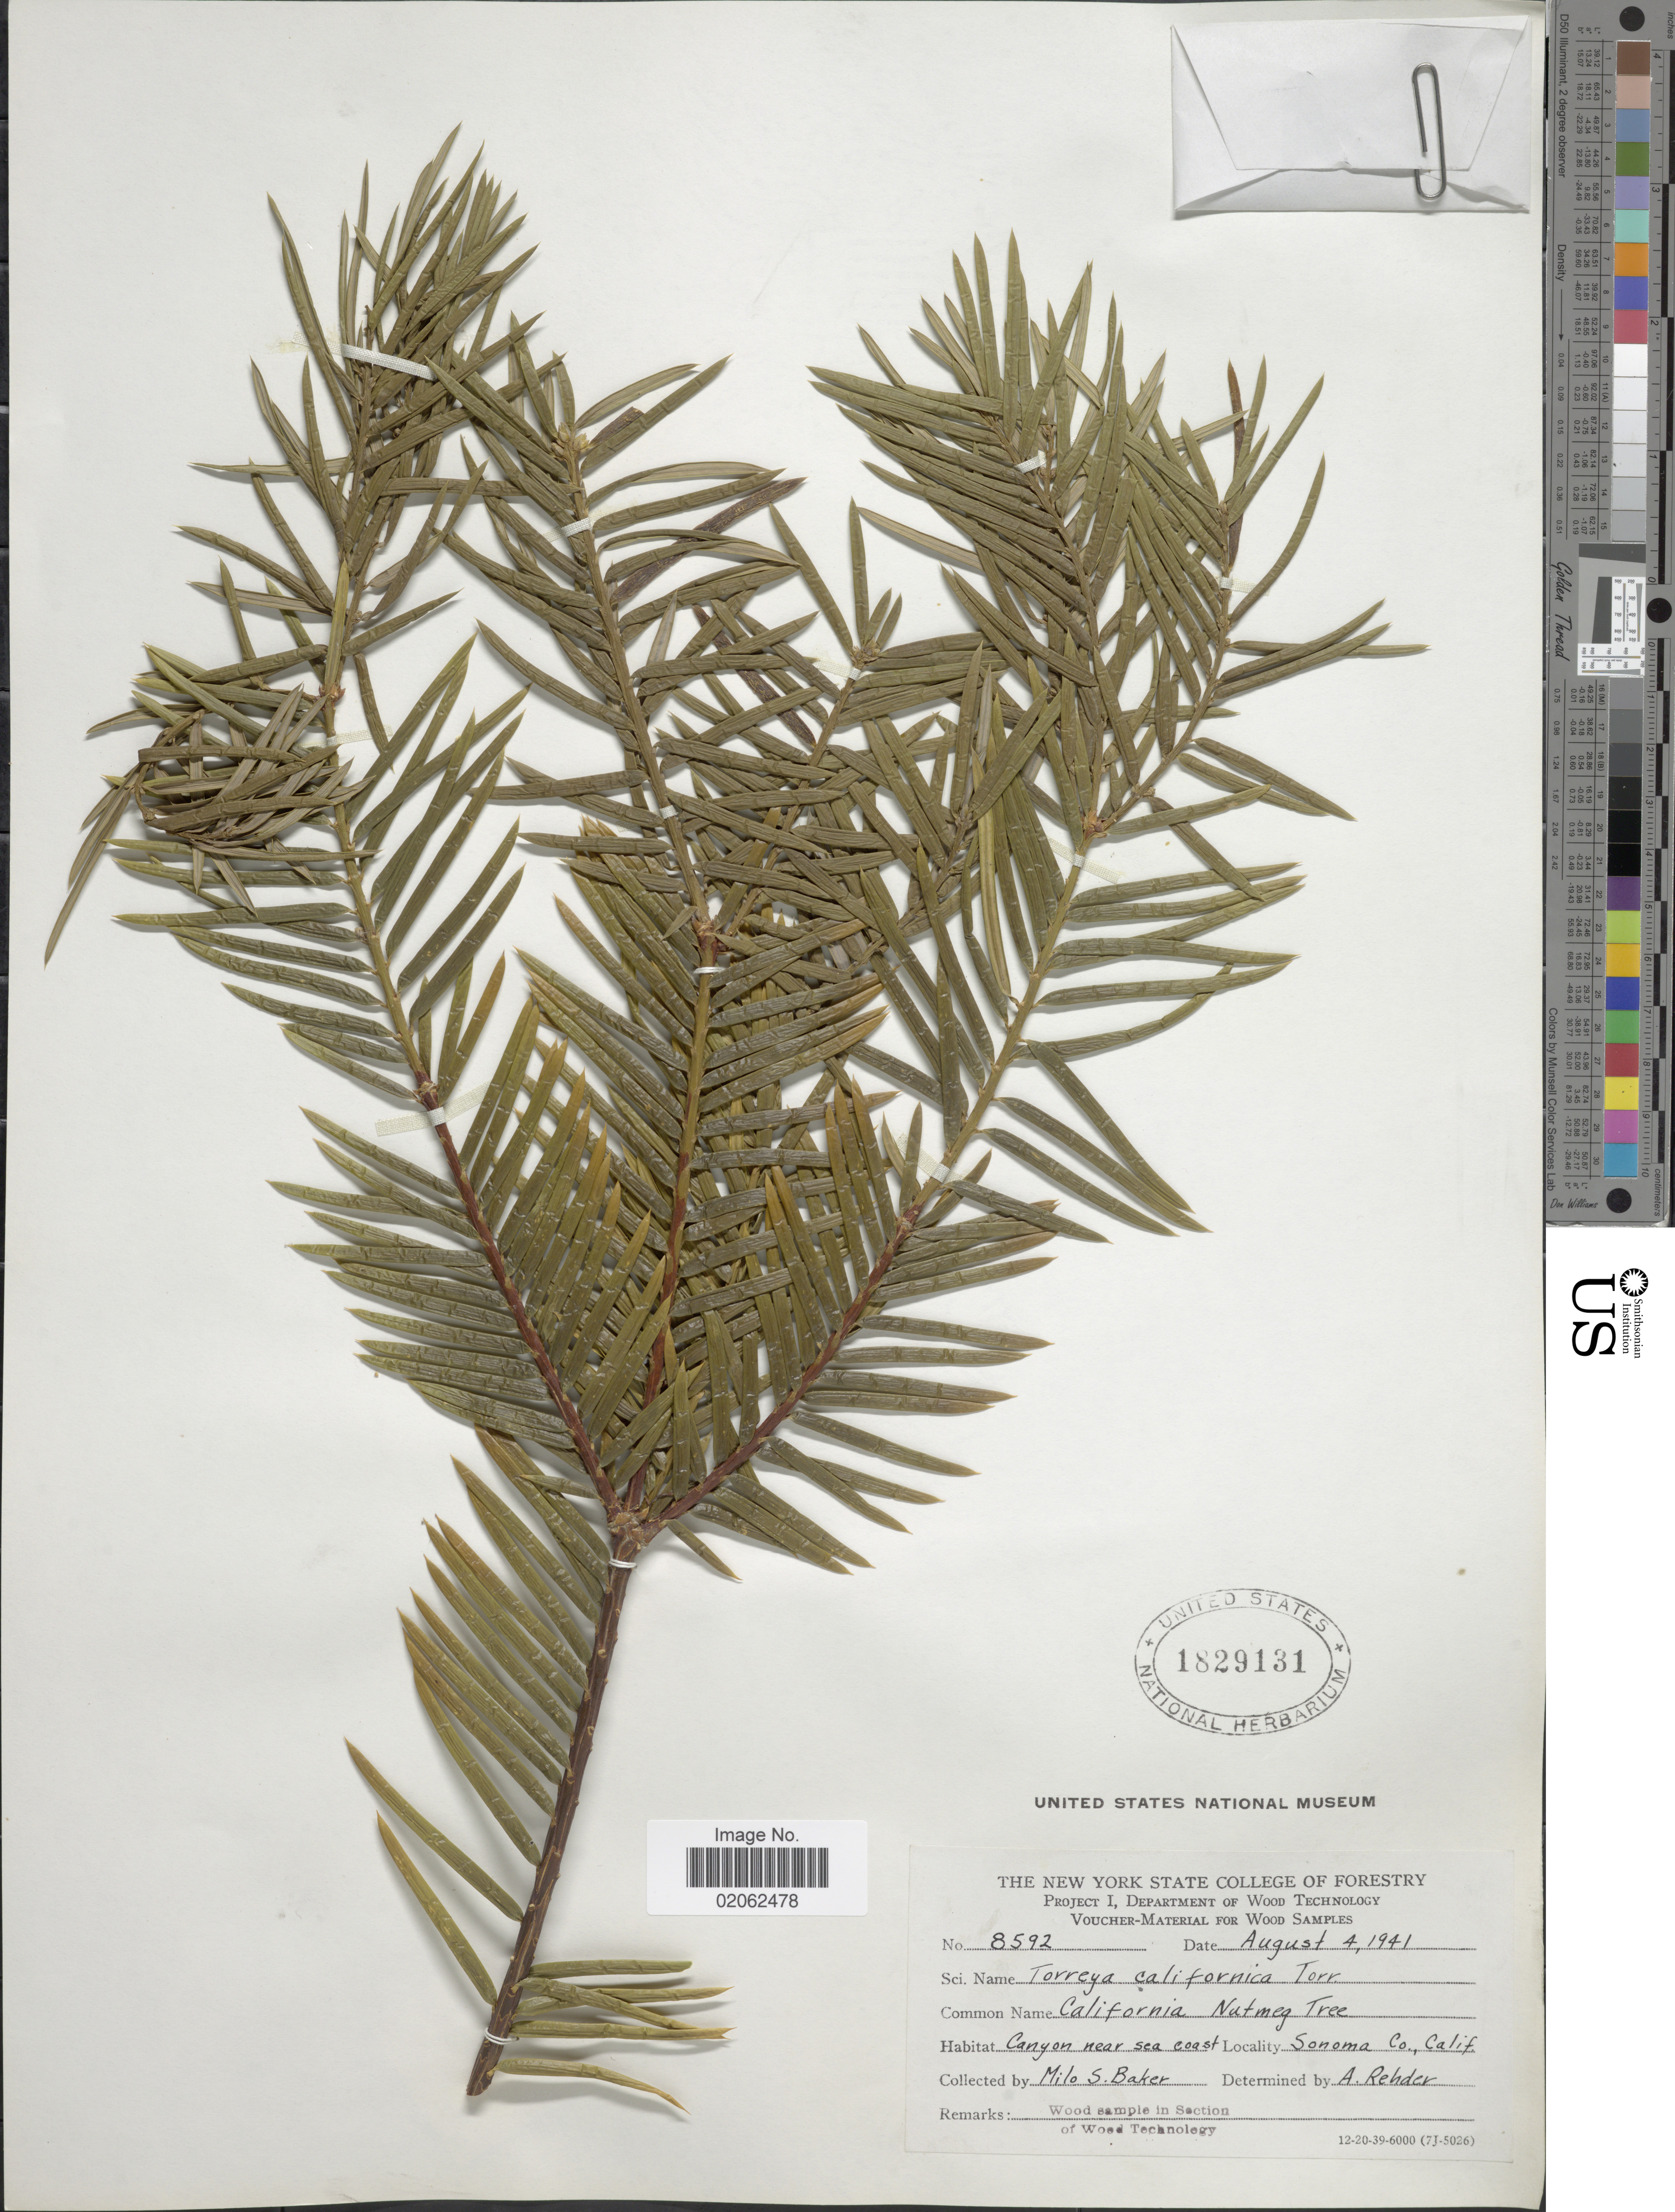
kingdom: Plantae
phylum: Tracheophyta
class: Pinopsida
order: Pinales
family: Taxaceae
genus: Torreya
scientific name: Torreya californica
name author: Torr.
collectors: M. S. Baker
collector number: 8592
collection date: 1941-08-04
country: United States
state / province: California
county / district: Sonoma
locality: Sonoma Co., Calif.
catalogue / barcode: US 1829131